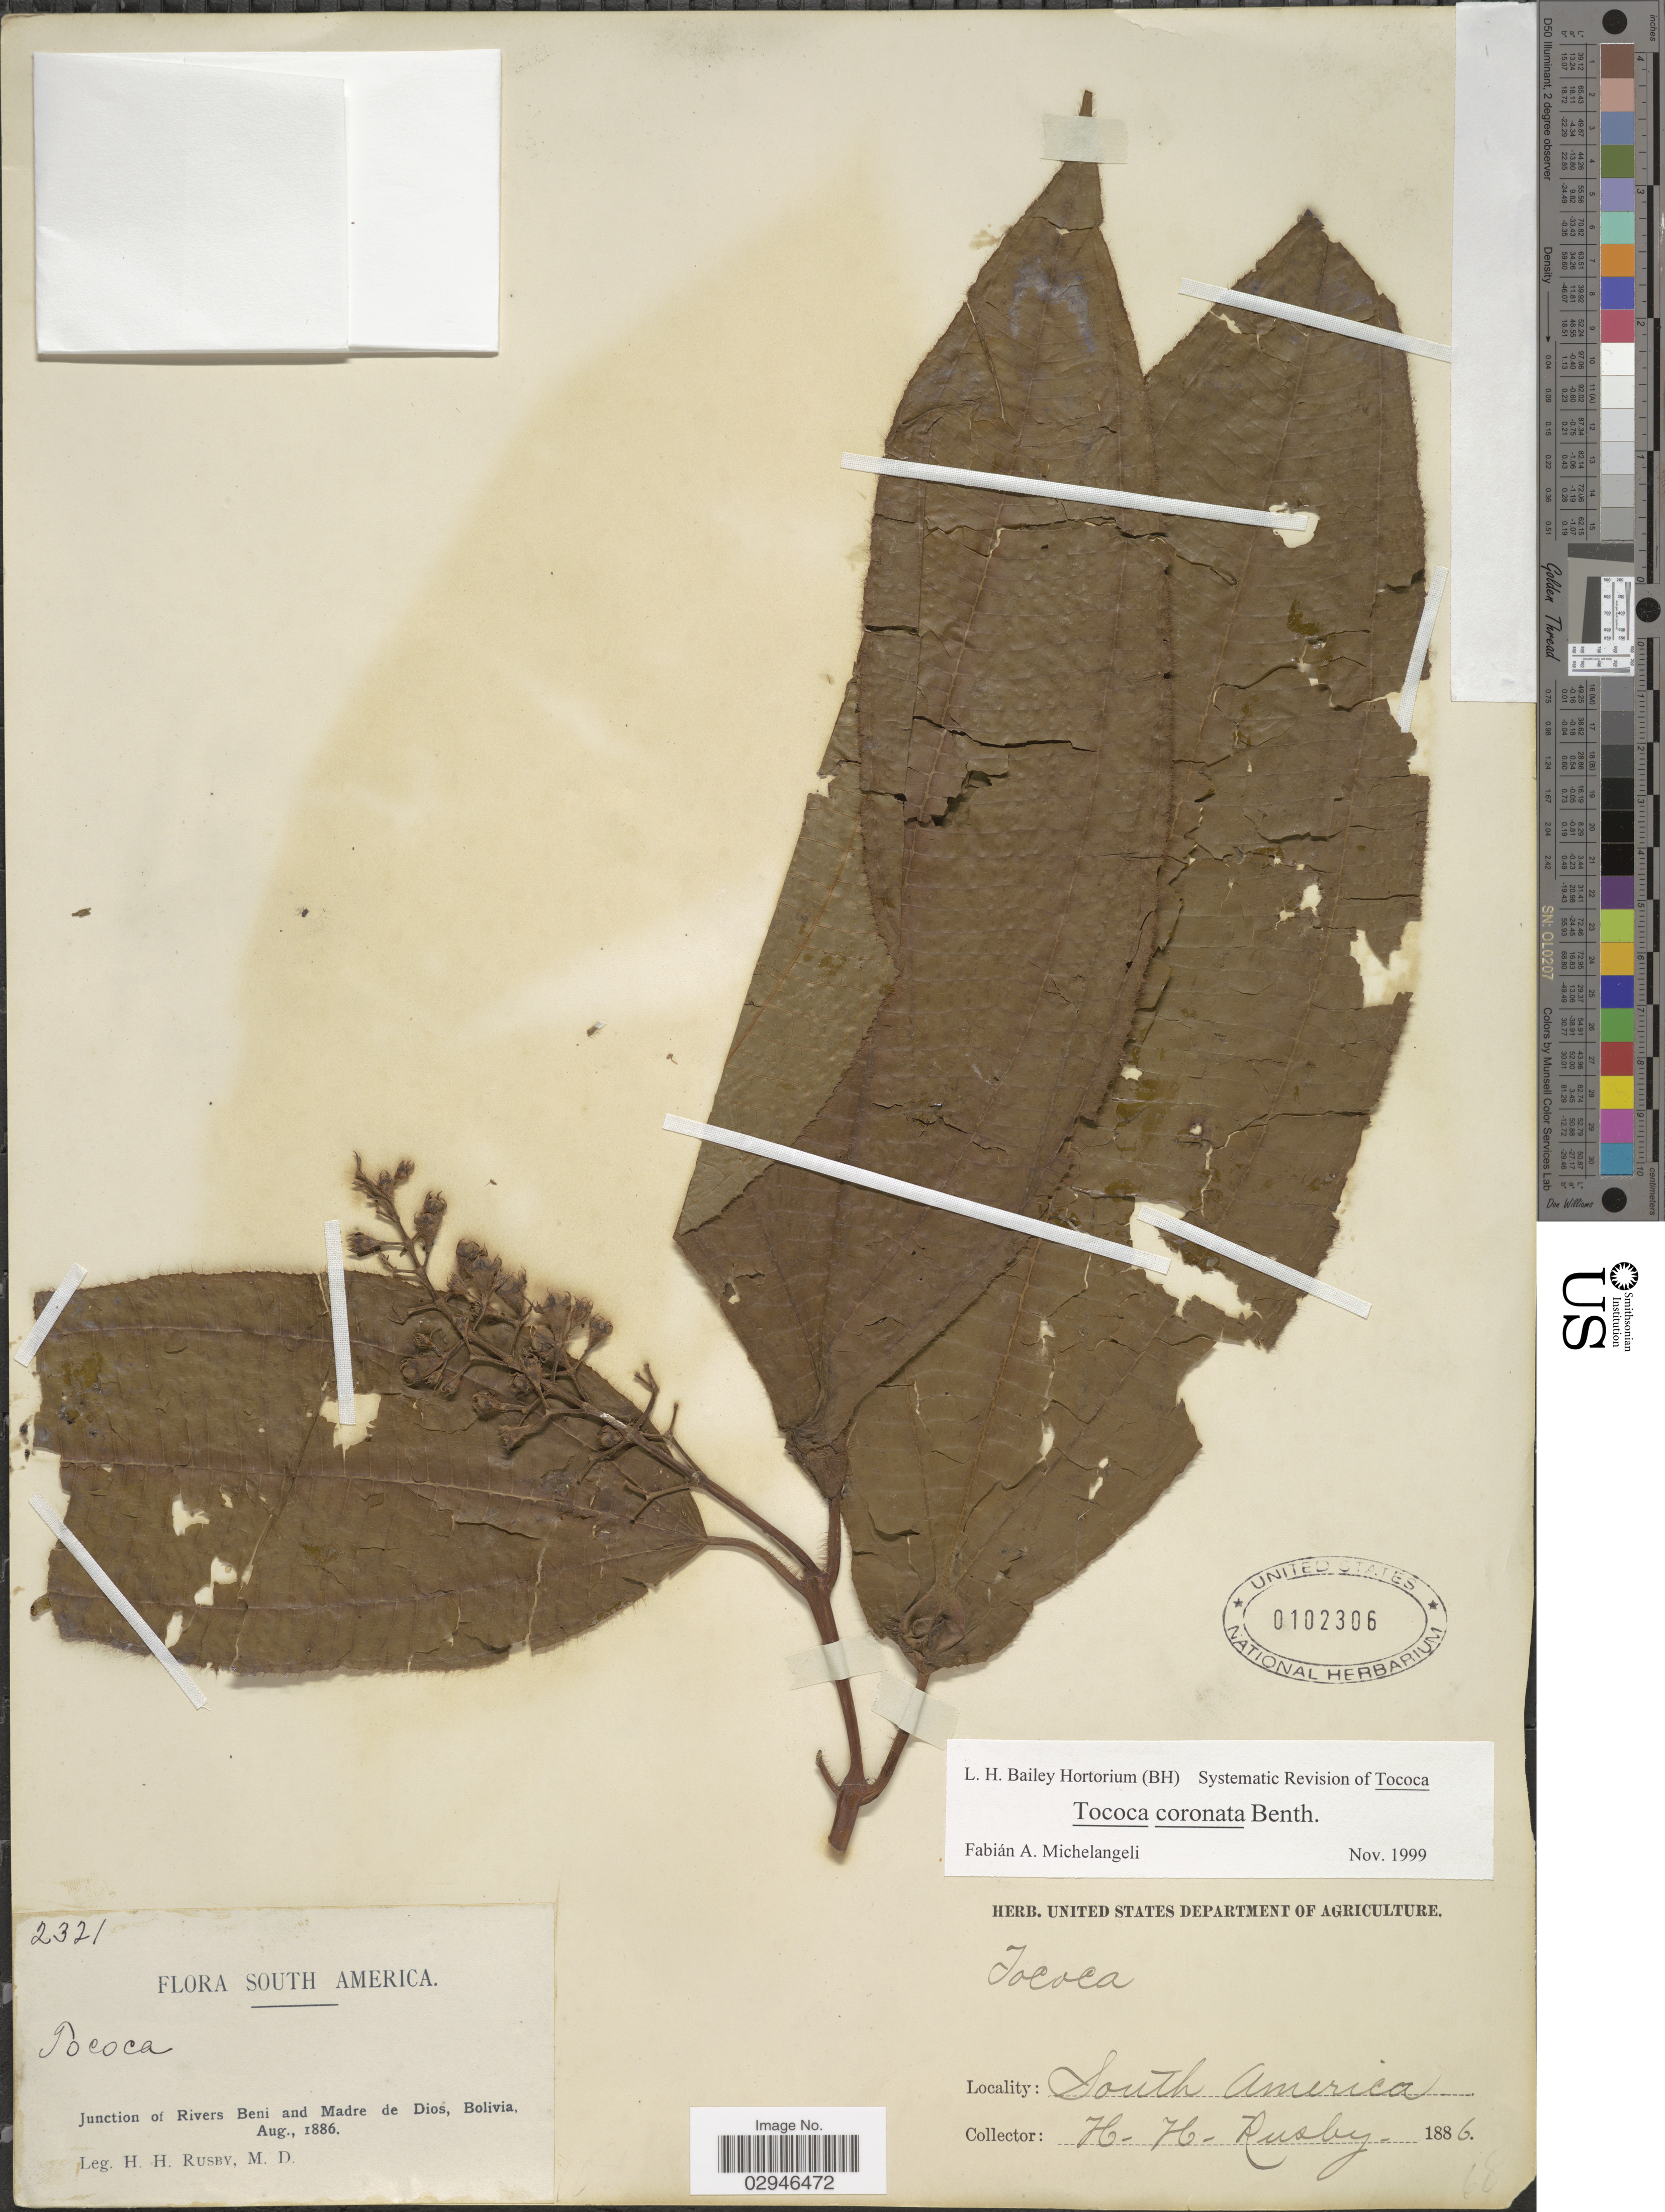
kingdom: Plantae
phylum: Tracheophyta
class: Magnoliopsida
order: Myrtales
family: Melastomataceae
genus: Tococa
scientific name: Tococa coronata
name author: Benth.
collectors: H. H. Rusby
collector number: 2321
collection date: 1886-08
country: Bolivia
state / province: Beni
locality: Junction of Rivers Beni and Madre de Dios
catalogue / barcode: US 102306